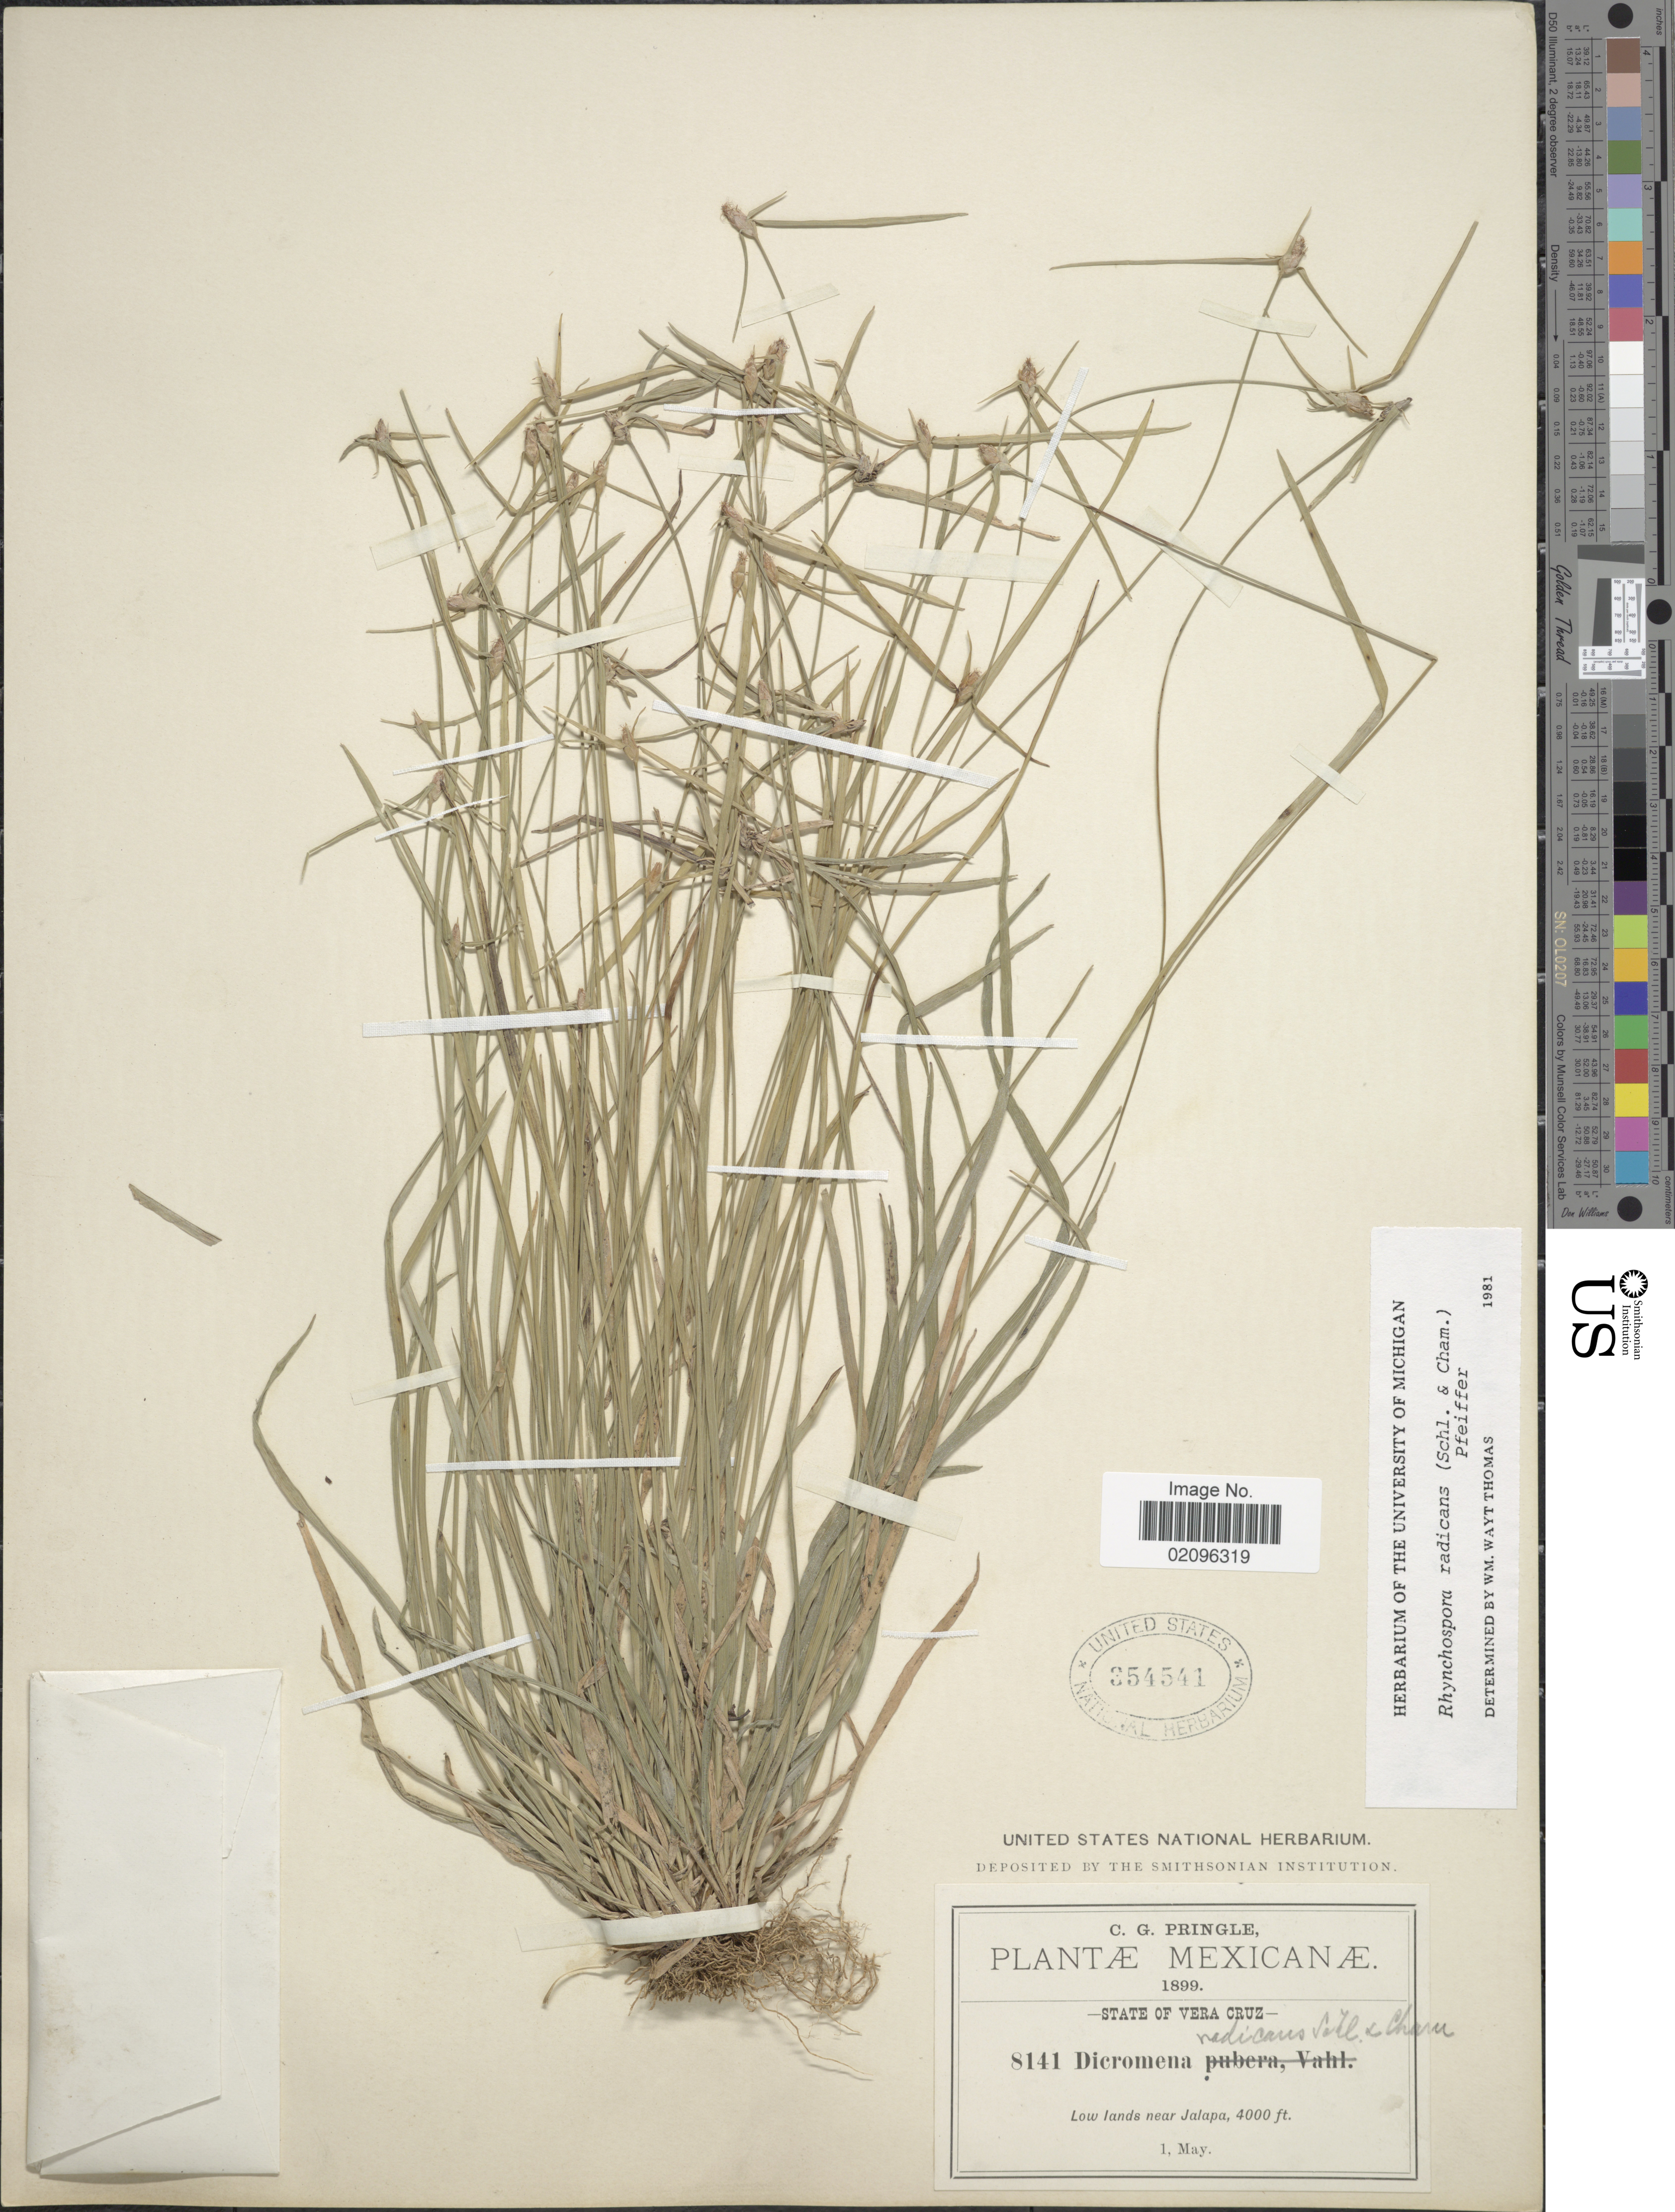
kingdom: Plantae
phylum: Tracheophyta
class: Liliopsida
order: Poales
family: Cyperaceae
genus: Rhynchospora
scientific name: Rhynchospora radicans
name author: (Schltdl. & Cham.) H. Pfeiff.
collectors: C. G. Pringle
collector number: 8141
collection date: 1899-05-01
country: Mexico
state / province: Veracruz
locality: State of Vera Cruz, Low lands near Jalapa.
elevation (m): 1219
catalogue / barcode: US 354541